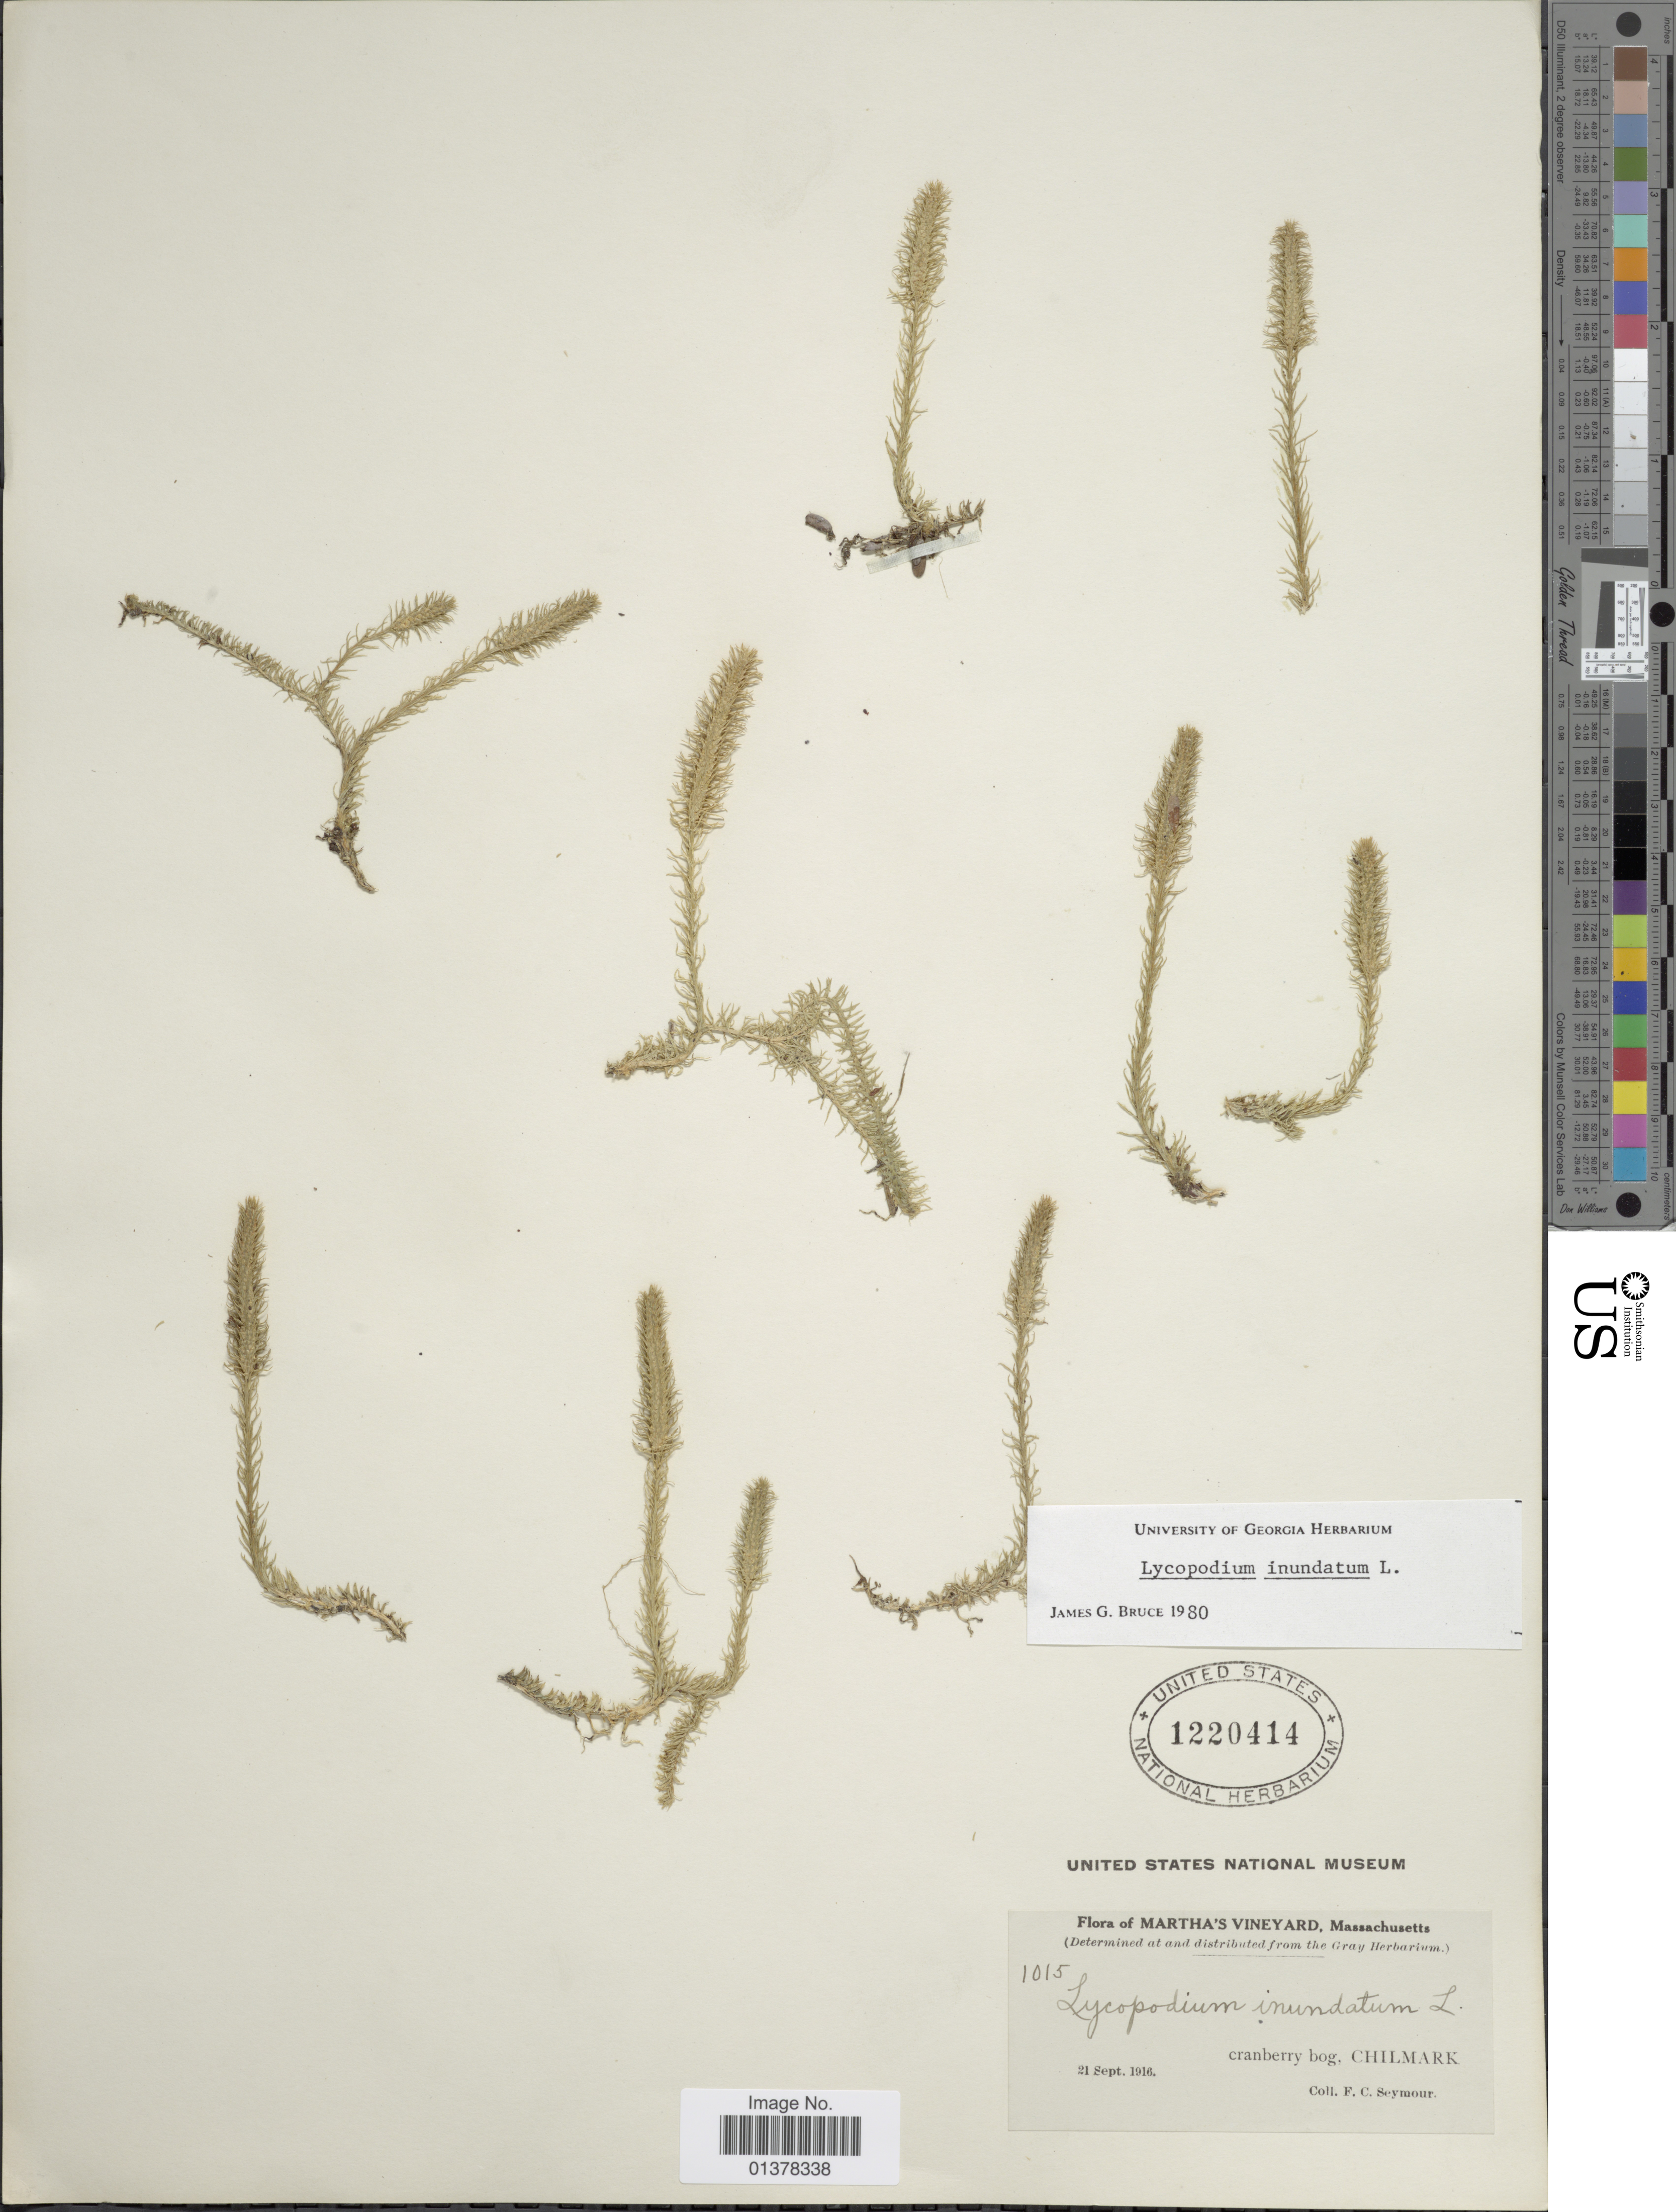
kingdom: Plantae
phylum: Tracheophyta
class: Lycopodiopsida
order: Lycopodiales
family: Lycopodiaceae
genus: Lycopodiella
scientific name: Lycopodiella inundata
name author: (L.) Holub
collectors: F. C. Seymour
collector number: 1015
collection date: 1916-09-21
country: United States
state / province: Massachusetts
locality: Martha's Vineyard, Cranberry bog. Chilmark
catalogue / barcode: US 1220414